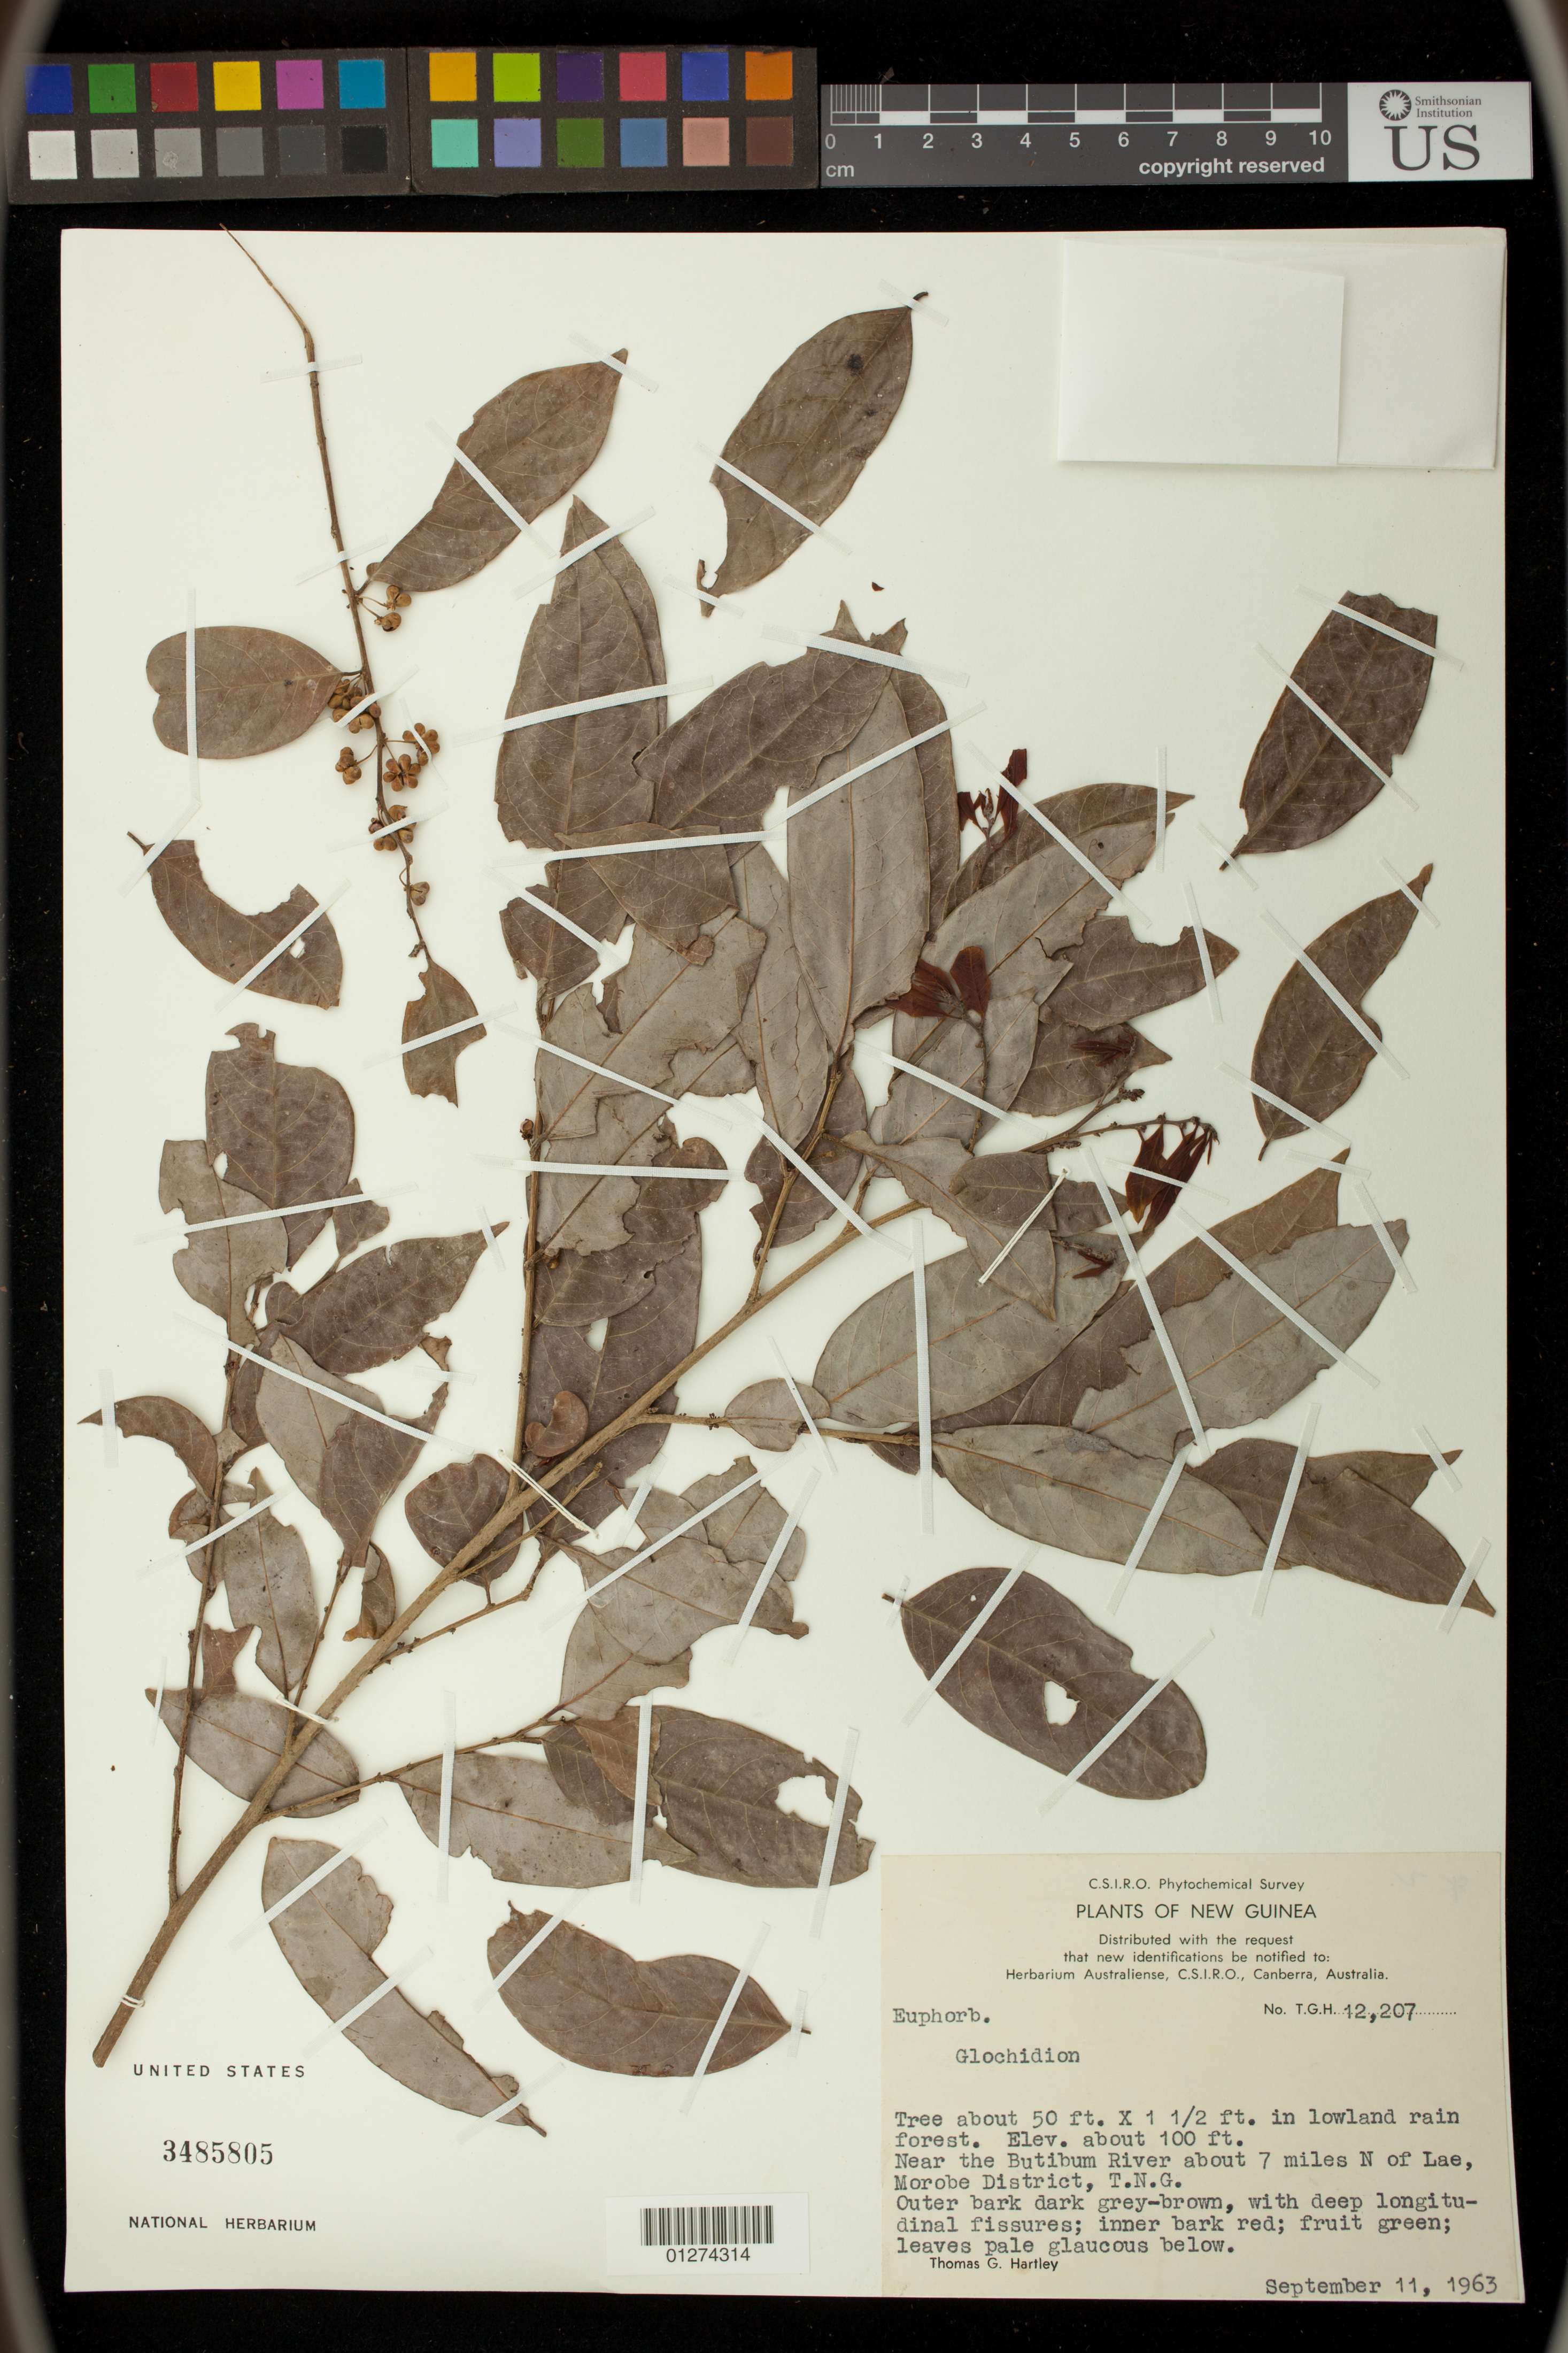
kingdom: Plantae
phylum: Tracheophyta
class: Magnoliopsida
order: Malpighiales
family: Phyllanthaceae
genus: Glochidion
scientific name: Glochidion sp.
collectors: T. G. Hartley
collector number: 12207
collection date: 1963-09-11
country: Papua New Guinea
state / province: Morobe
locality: Near the Butibum River about 7 miles N of Lae, T.N.G.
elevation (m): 30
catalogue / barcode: US 3485805